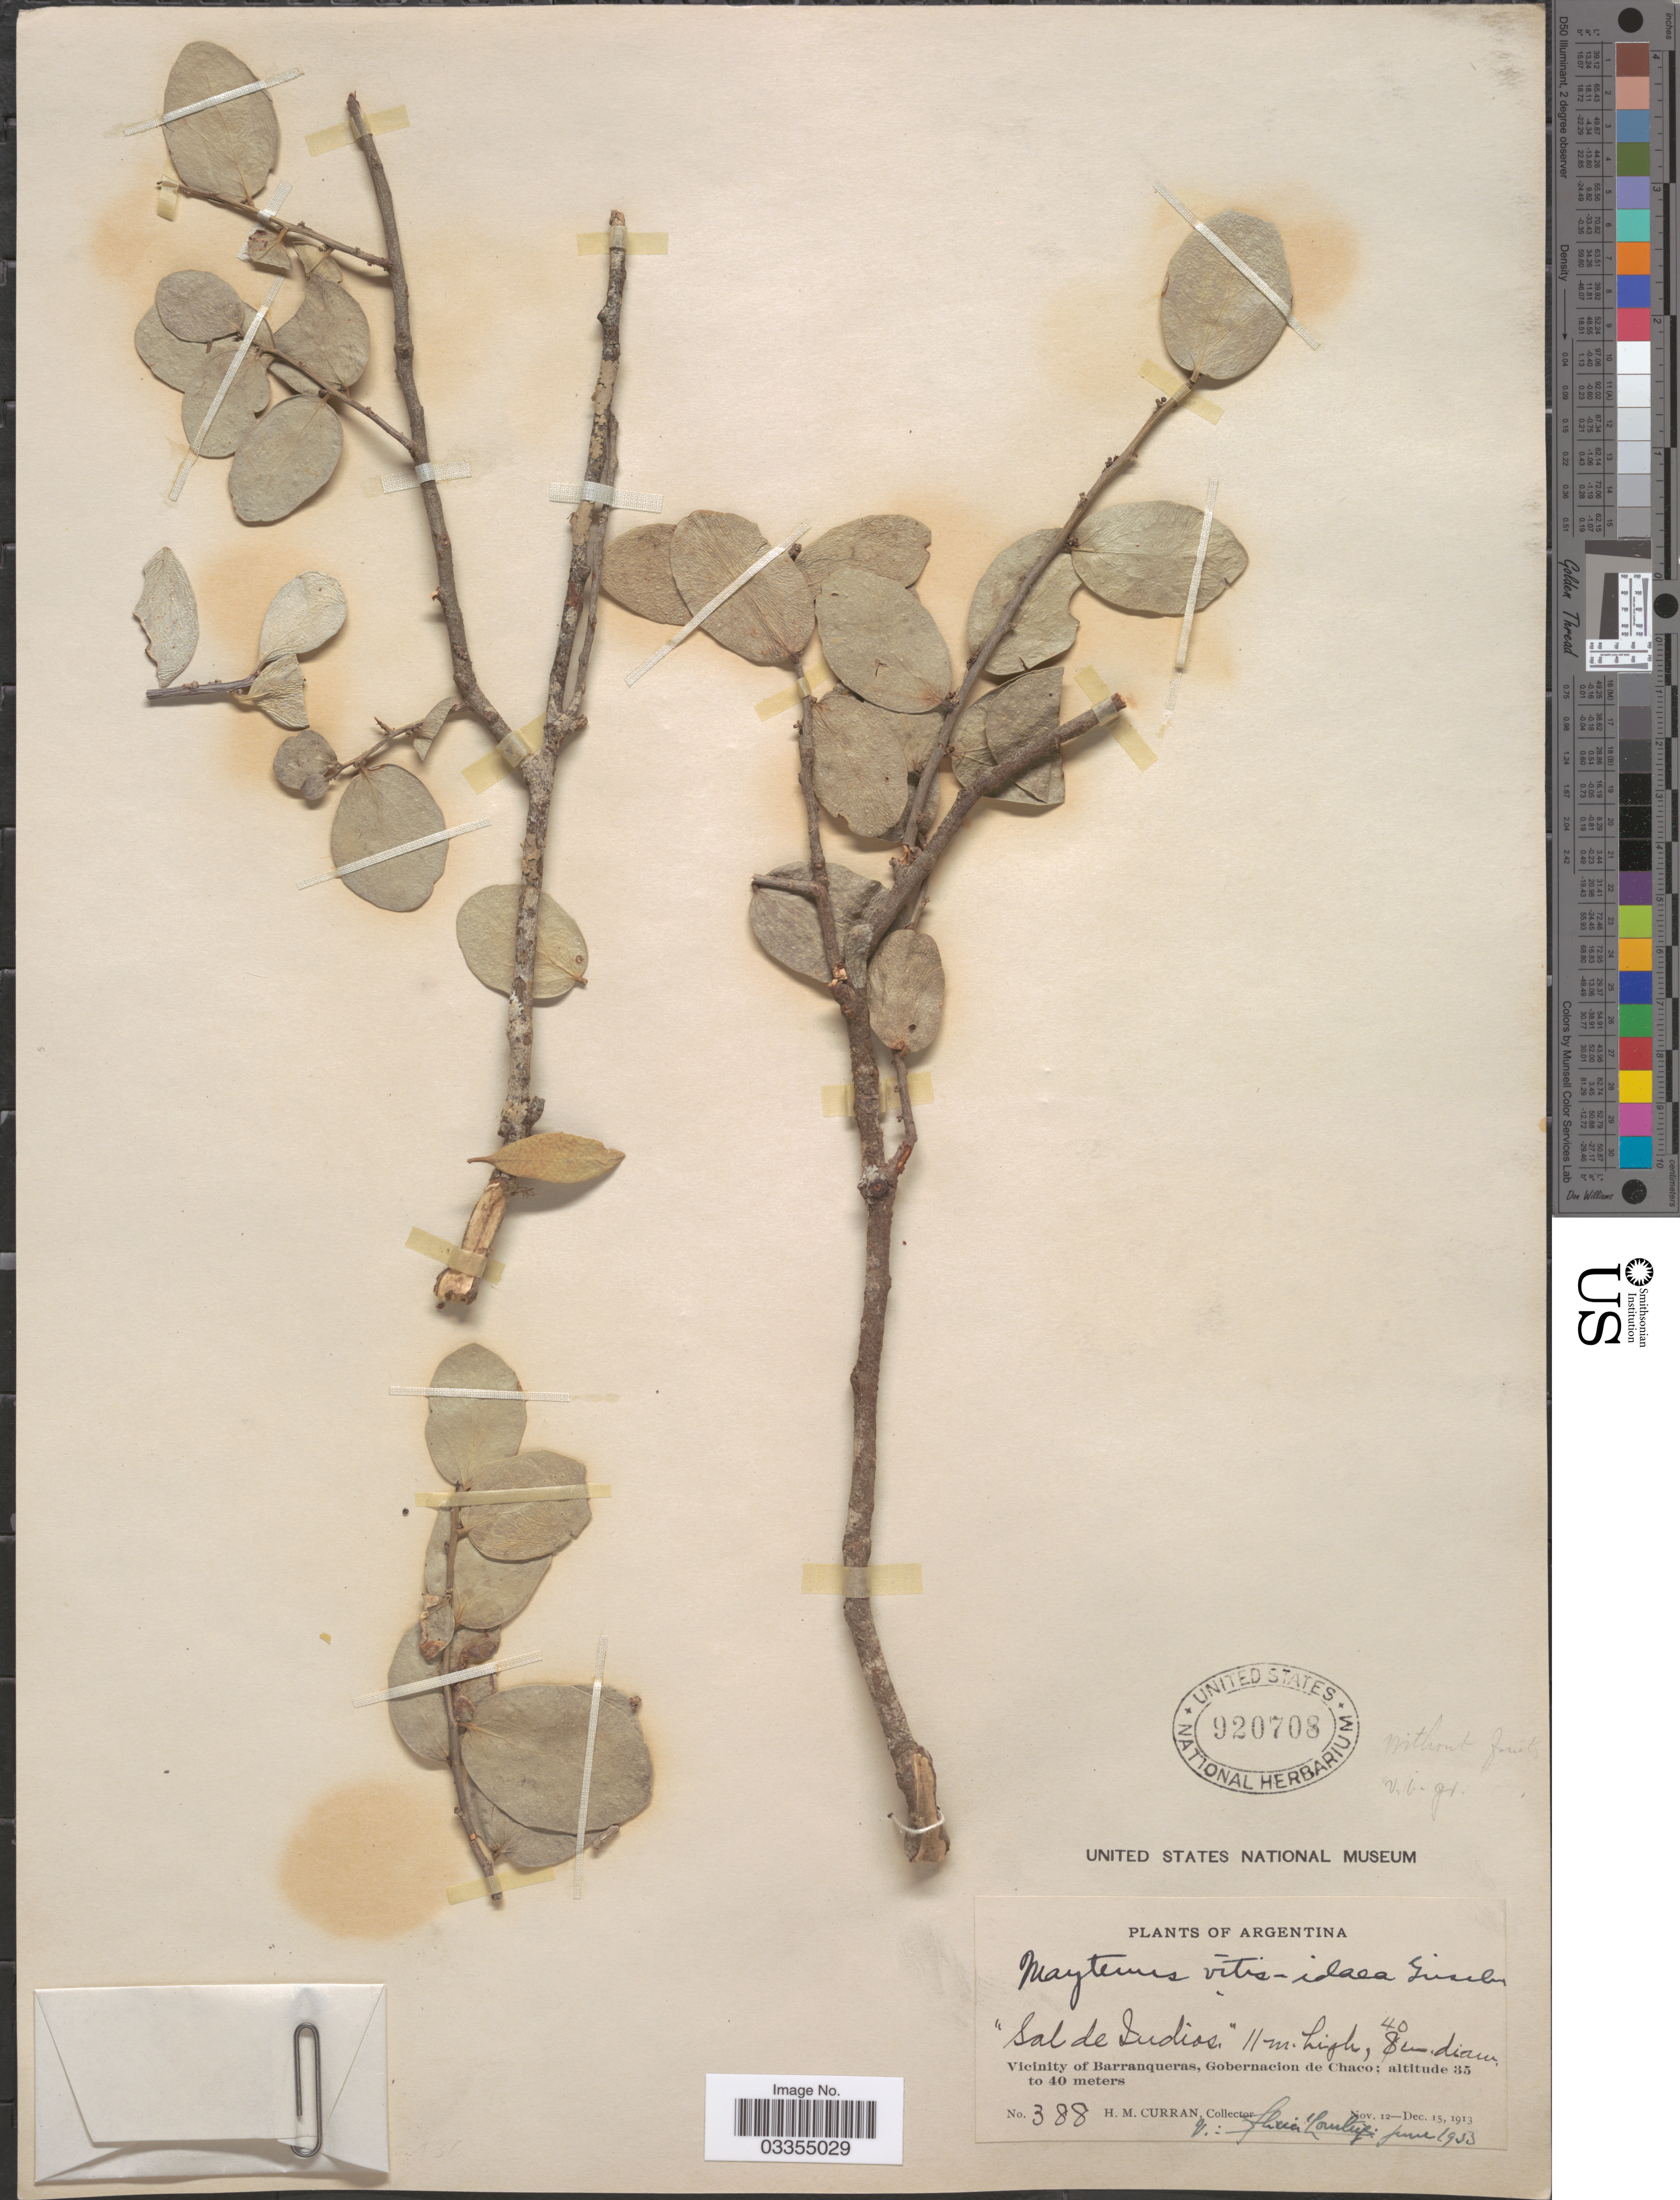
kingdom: Plantae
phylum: Tracheophyta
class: Magnoliopsida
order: Celastrales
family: Celastraceae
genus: Tricerma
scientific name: Tricerma vitis-idaeum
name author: (Griseb.) Lundell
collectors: H. M. Curran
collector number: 388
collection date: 1913-11-12/1913-12-15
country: Argentina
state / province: Chaco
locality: Vicinity of Barranqueras, Gobernacion de Chaco.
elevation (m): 35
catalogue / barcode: US 920708